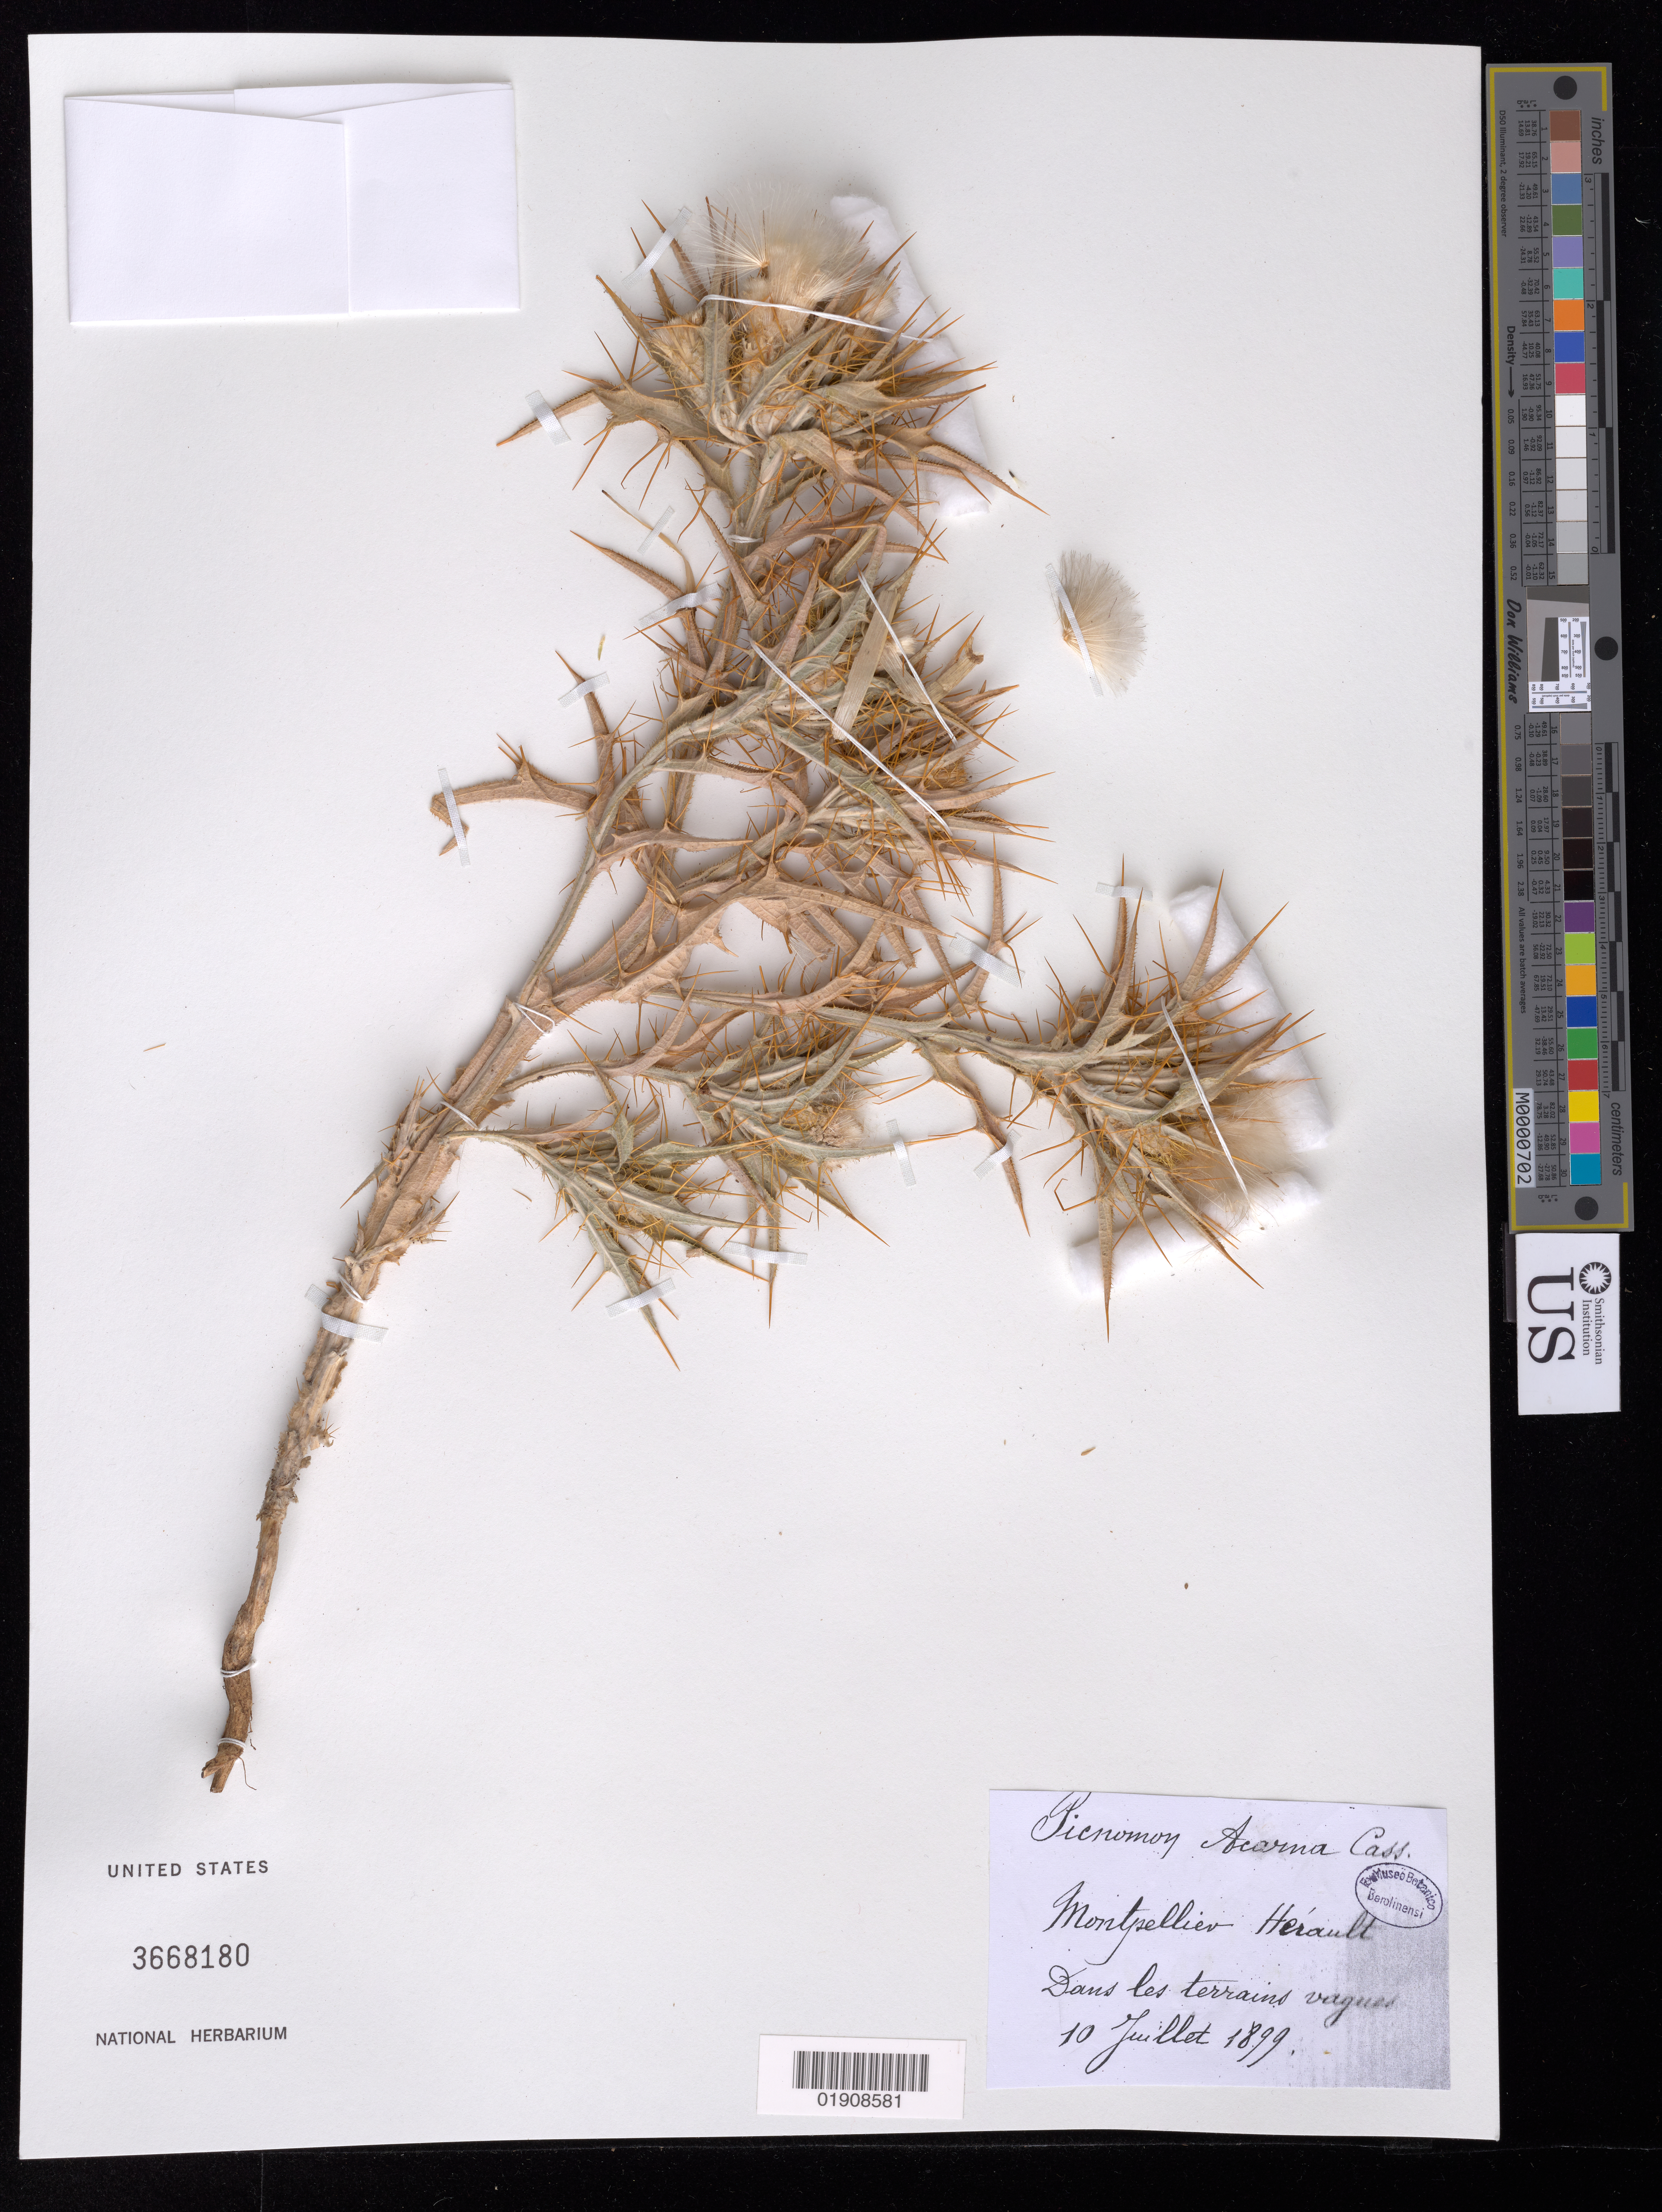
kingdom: Plantae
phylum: Tracheophyta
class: Magnoliopsida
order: Asterales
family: Asteraceae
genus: Picnomon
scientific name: Picnomon acarna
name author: (L.) Cass.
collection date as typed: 10 July 1899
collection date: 1899-07-10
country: France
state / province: Occitanie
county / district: Hérault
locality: Montpellier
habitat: Dans les terrains vagues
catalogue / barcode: US 3668180